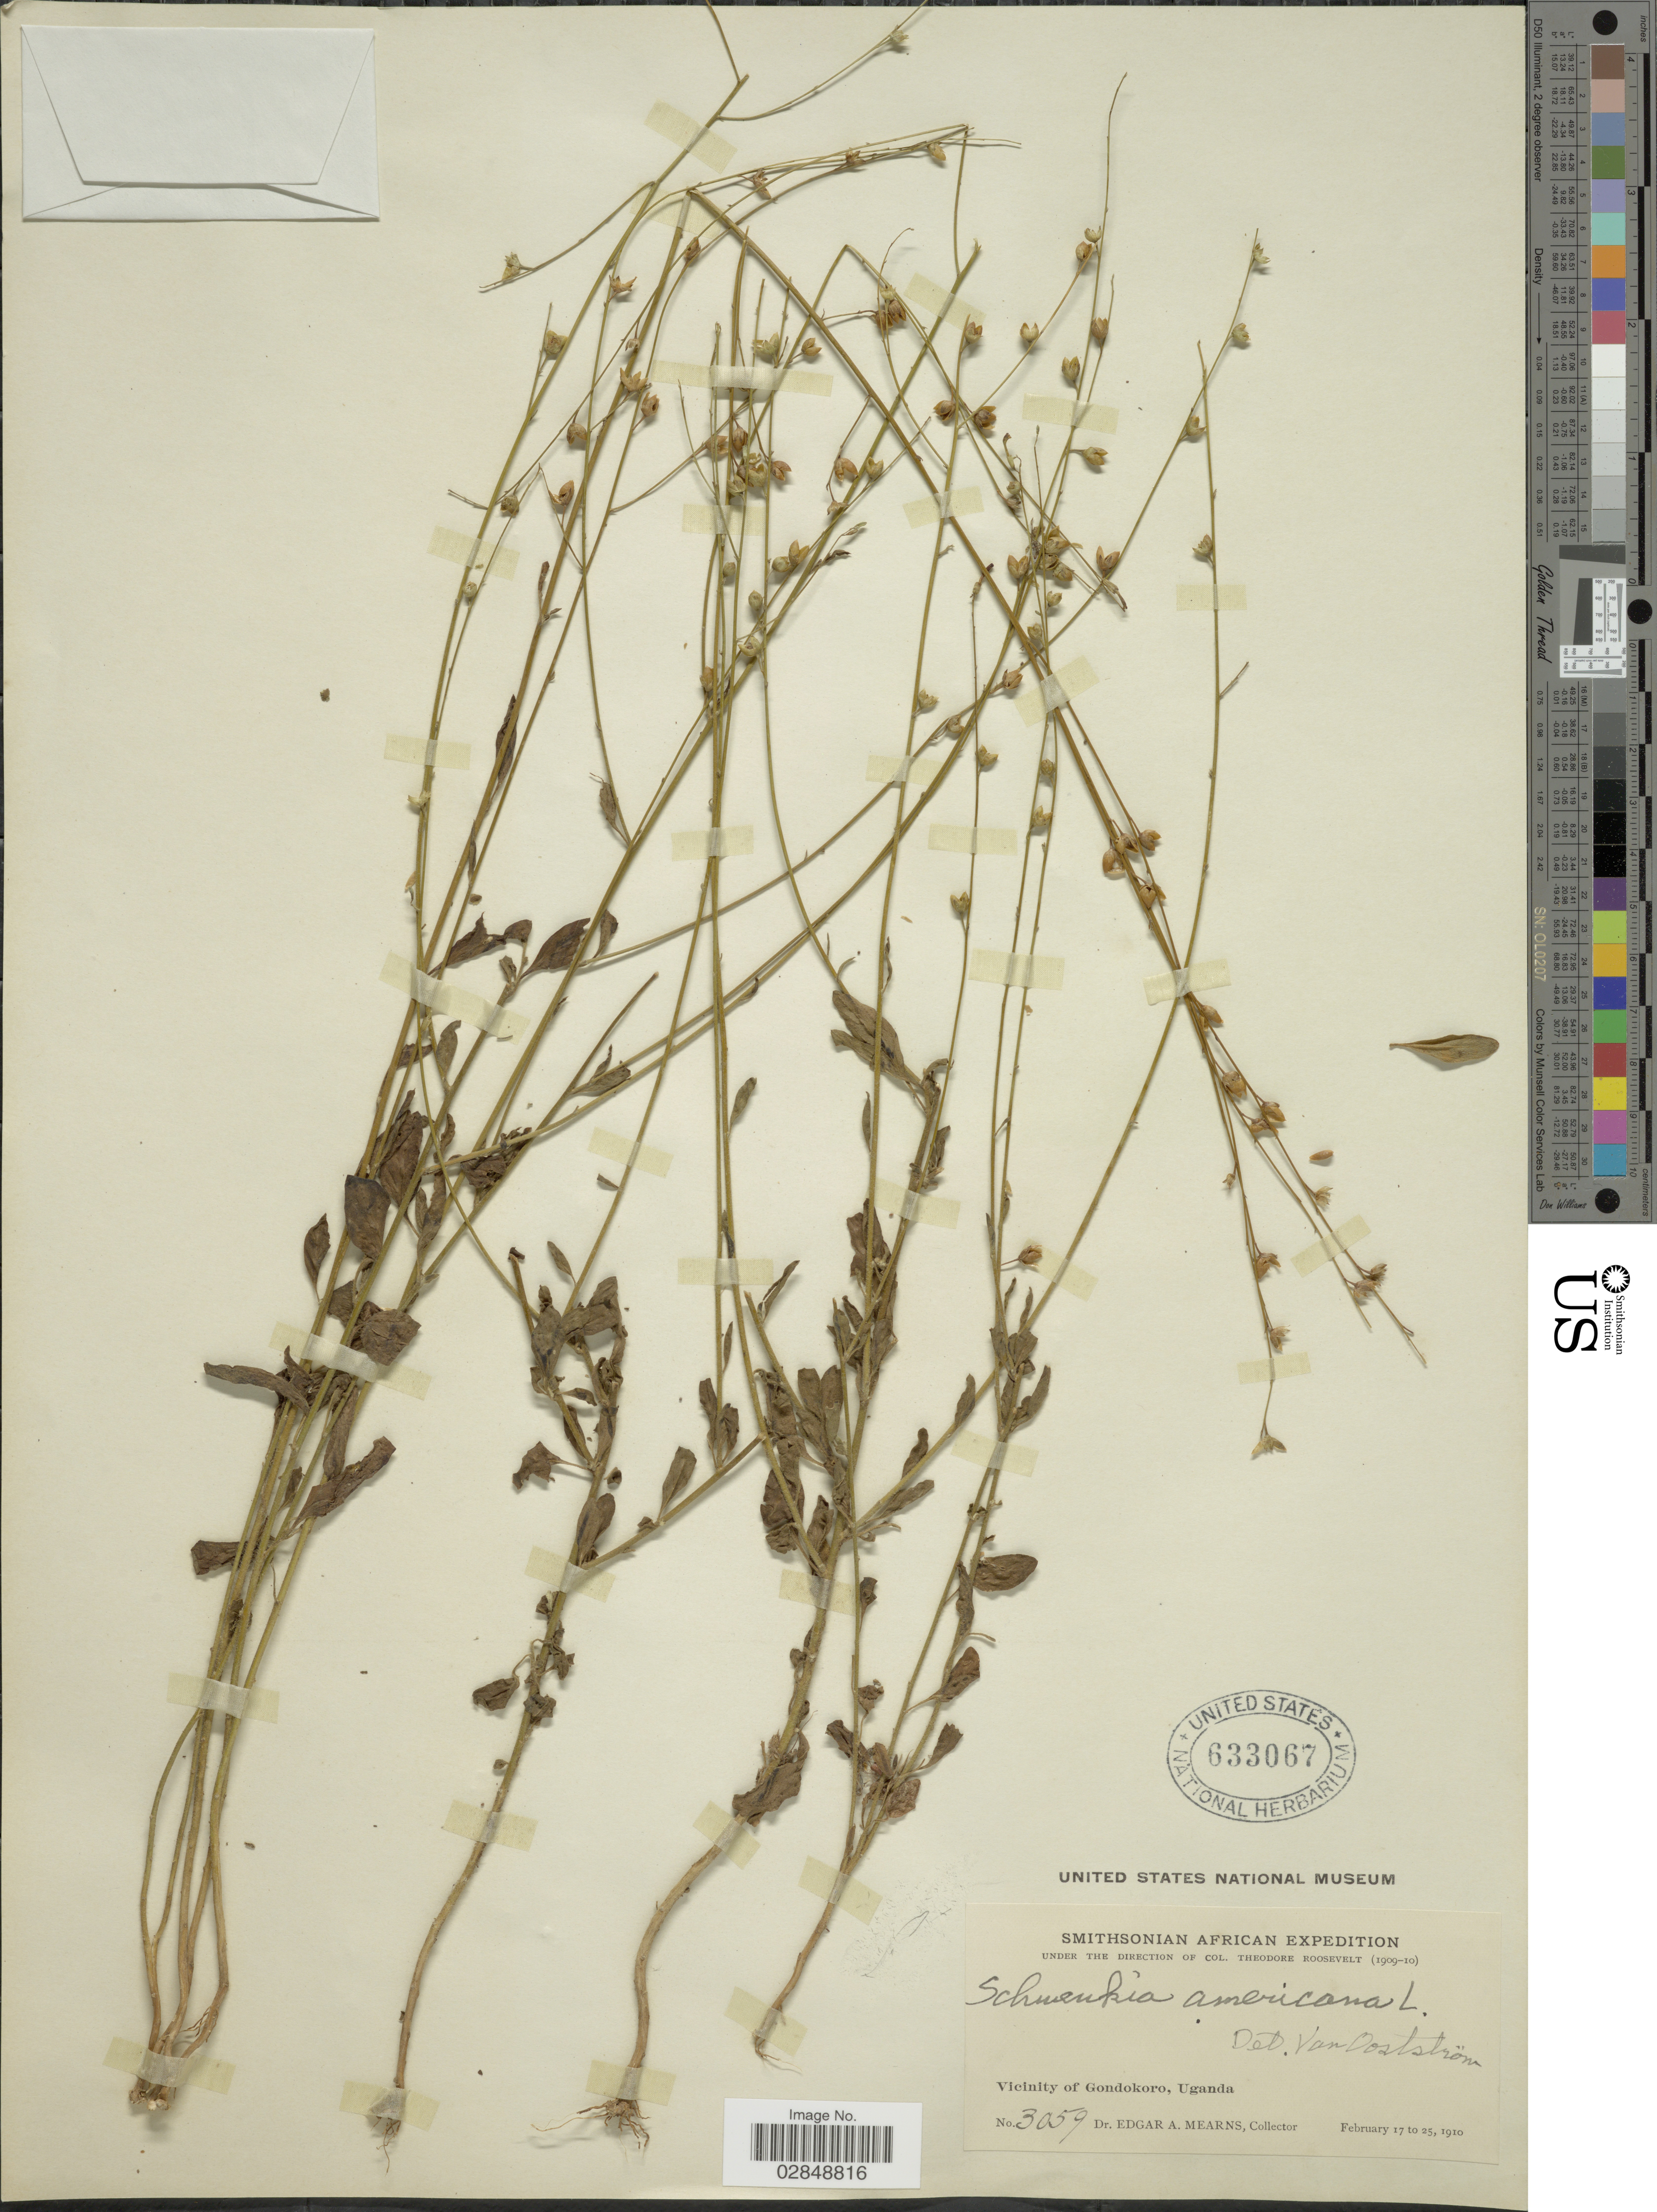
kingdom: Plantae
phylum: Tracheophyta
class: Magnoliopsida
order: Solanales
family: Solanaceae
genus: Schwenckia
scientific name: Schwenckia americana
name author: L.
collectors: E. A. Mearns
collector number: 3059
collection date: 1910-02-17/1910-02-25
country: Uganda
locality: Vicinity of Gondokoro.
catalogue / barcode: US 633067